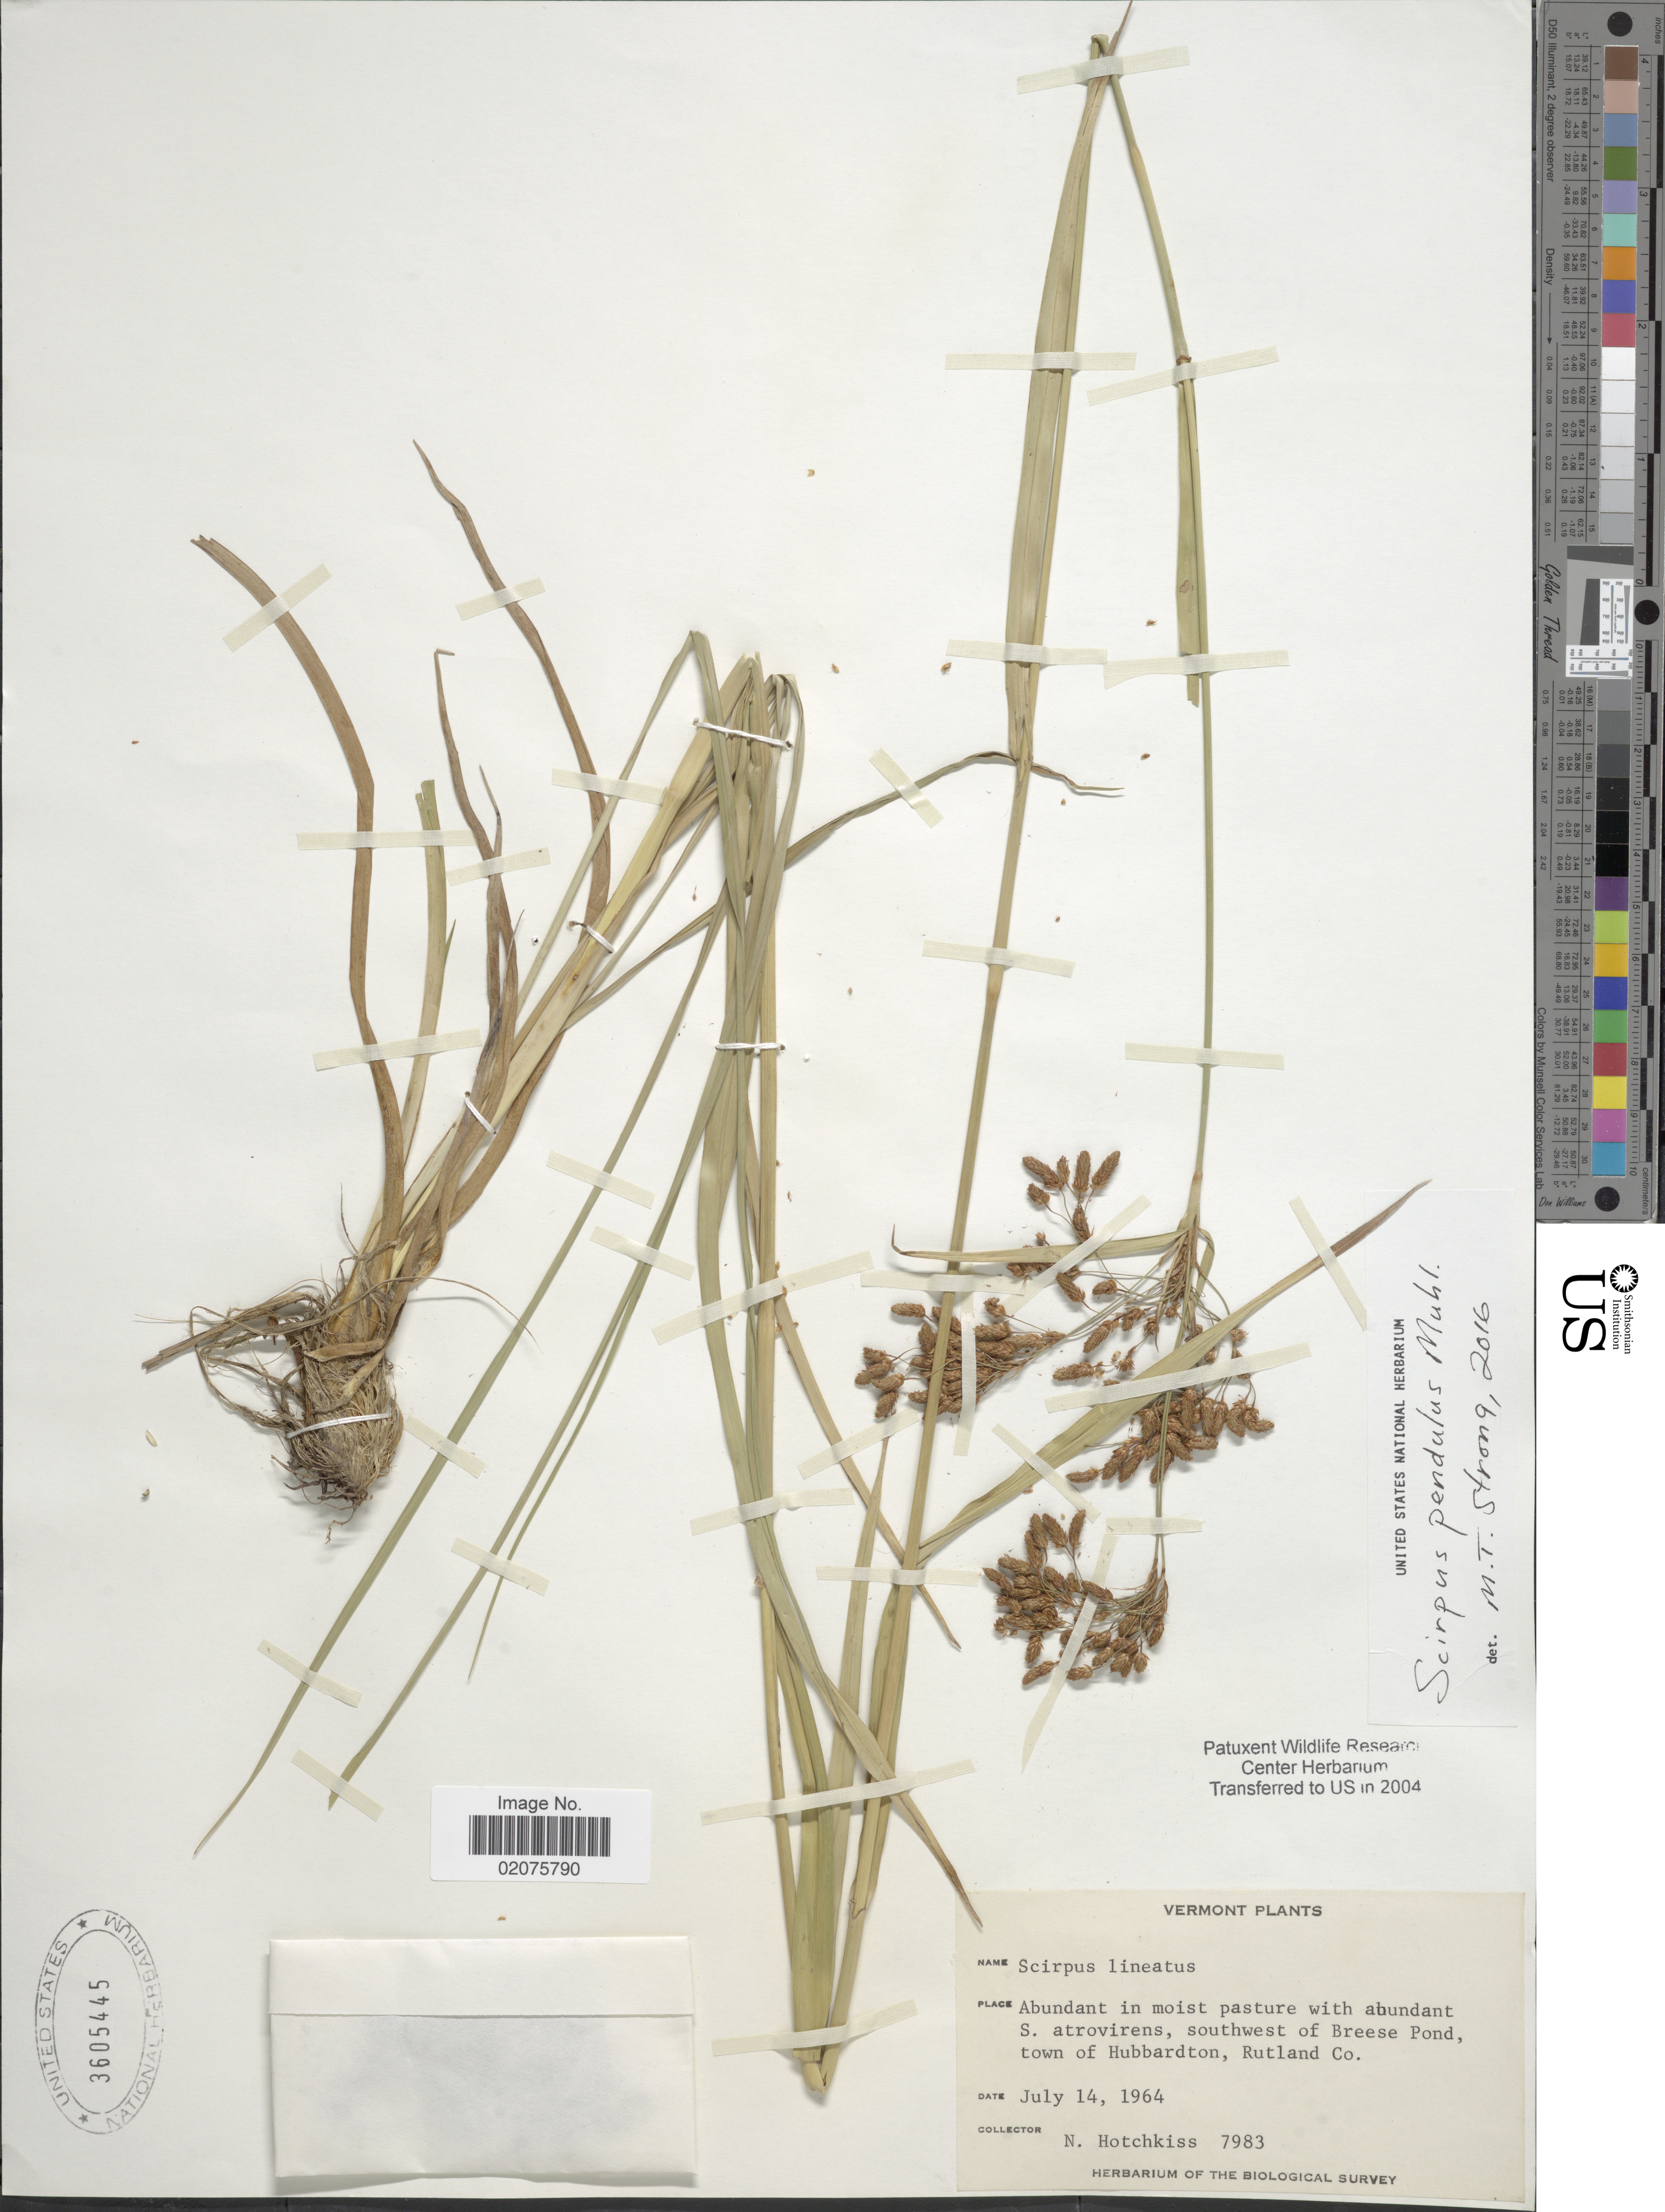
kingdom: Plantae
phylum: Tracheophyta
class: Liliopsida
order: Poales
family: Cyperaceae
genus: Scirpus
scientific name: Scirpus pendulus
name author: Muhl.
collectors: N. Hotchkiss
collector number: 7983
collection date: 1964-07-14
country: United States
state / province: Vermont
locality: Southwest of Breese Pond, town of Hubbardton, Rutland Co.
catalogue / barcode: US 3605445